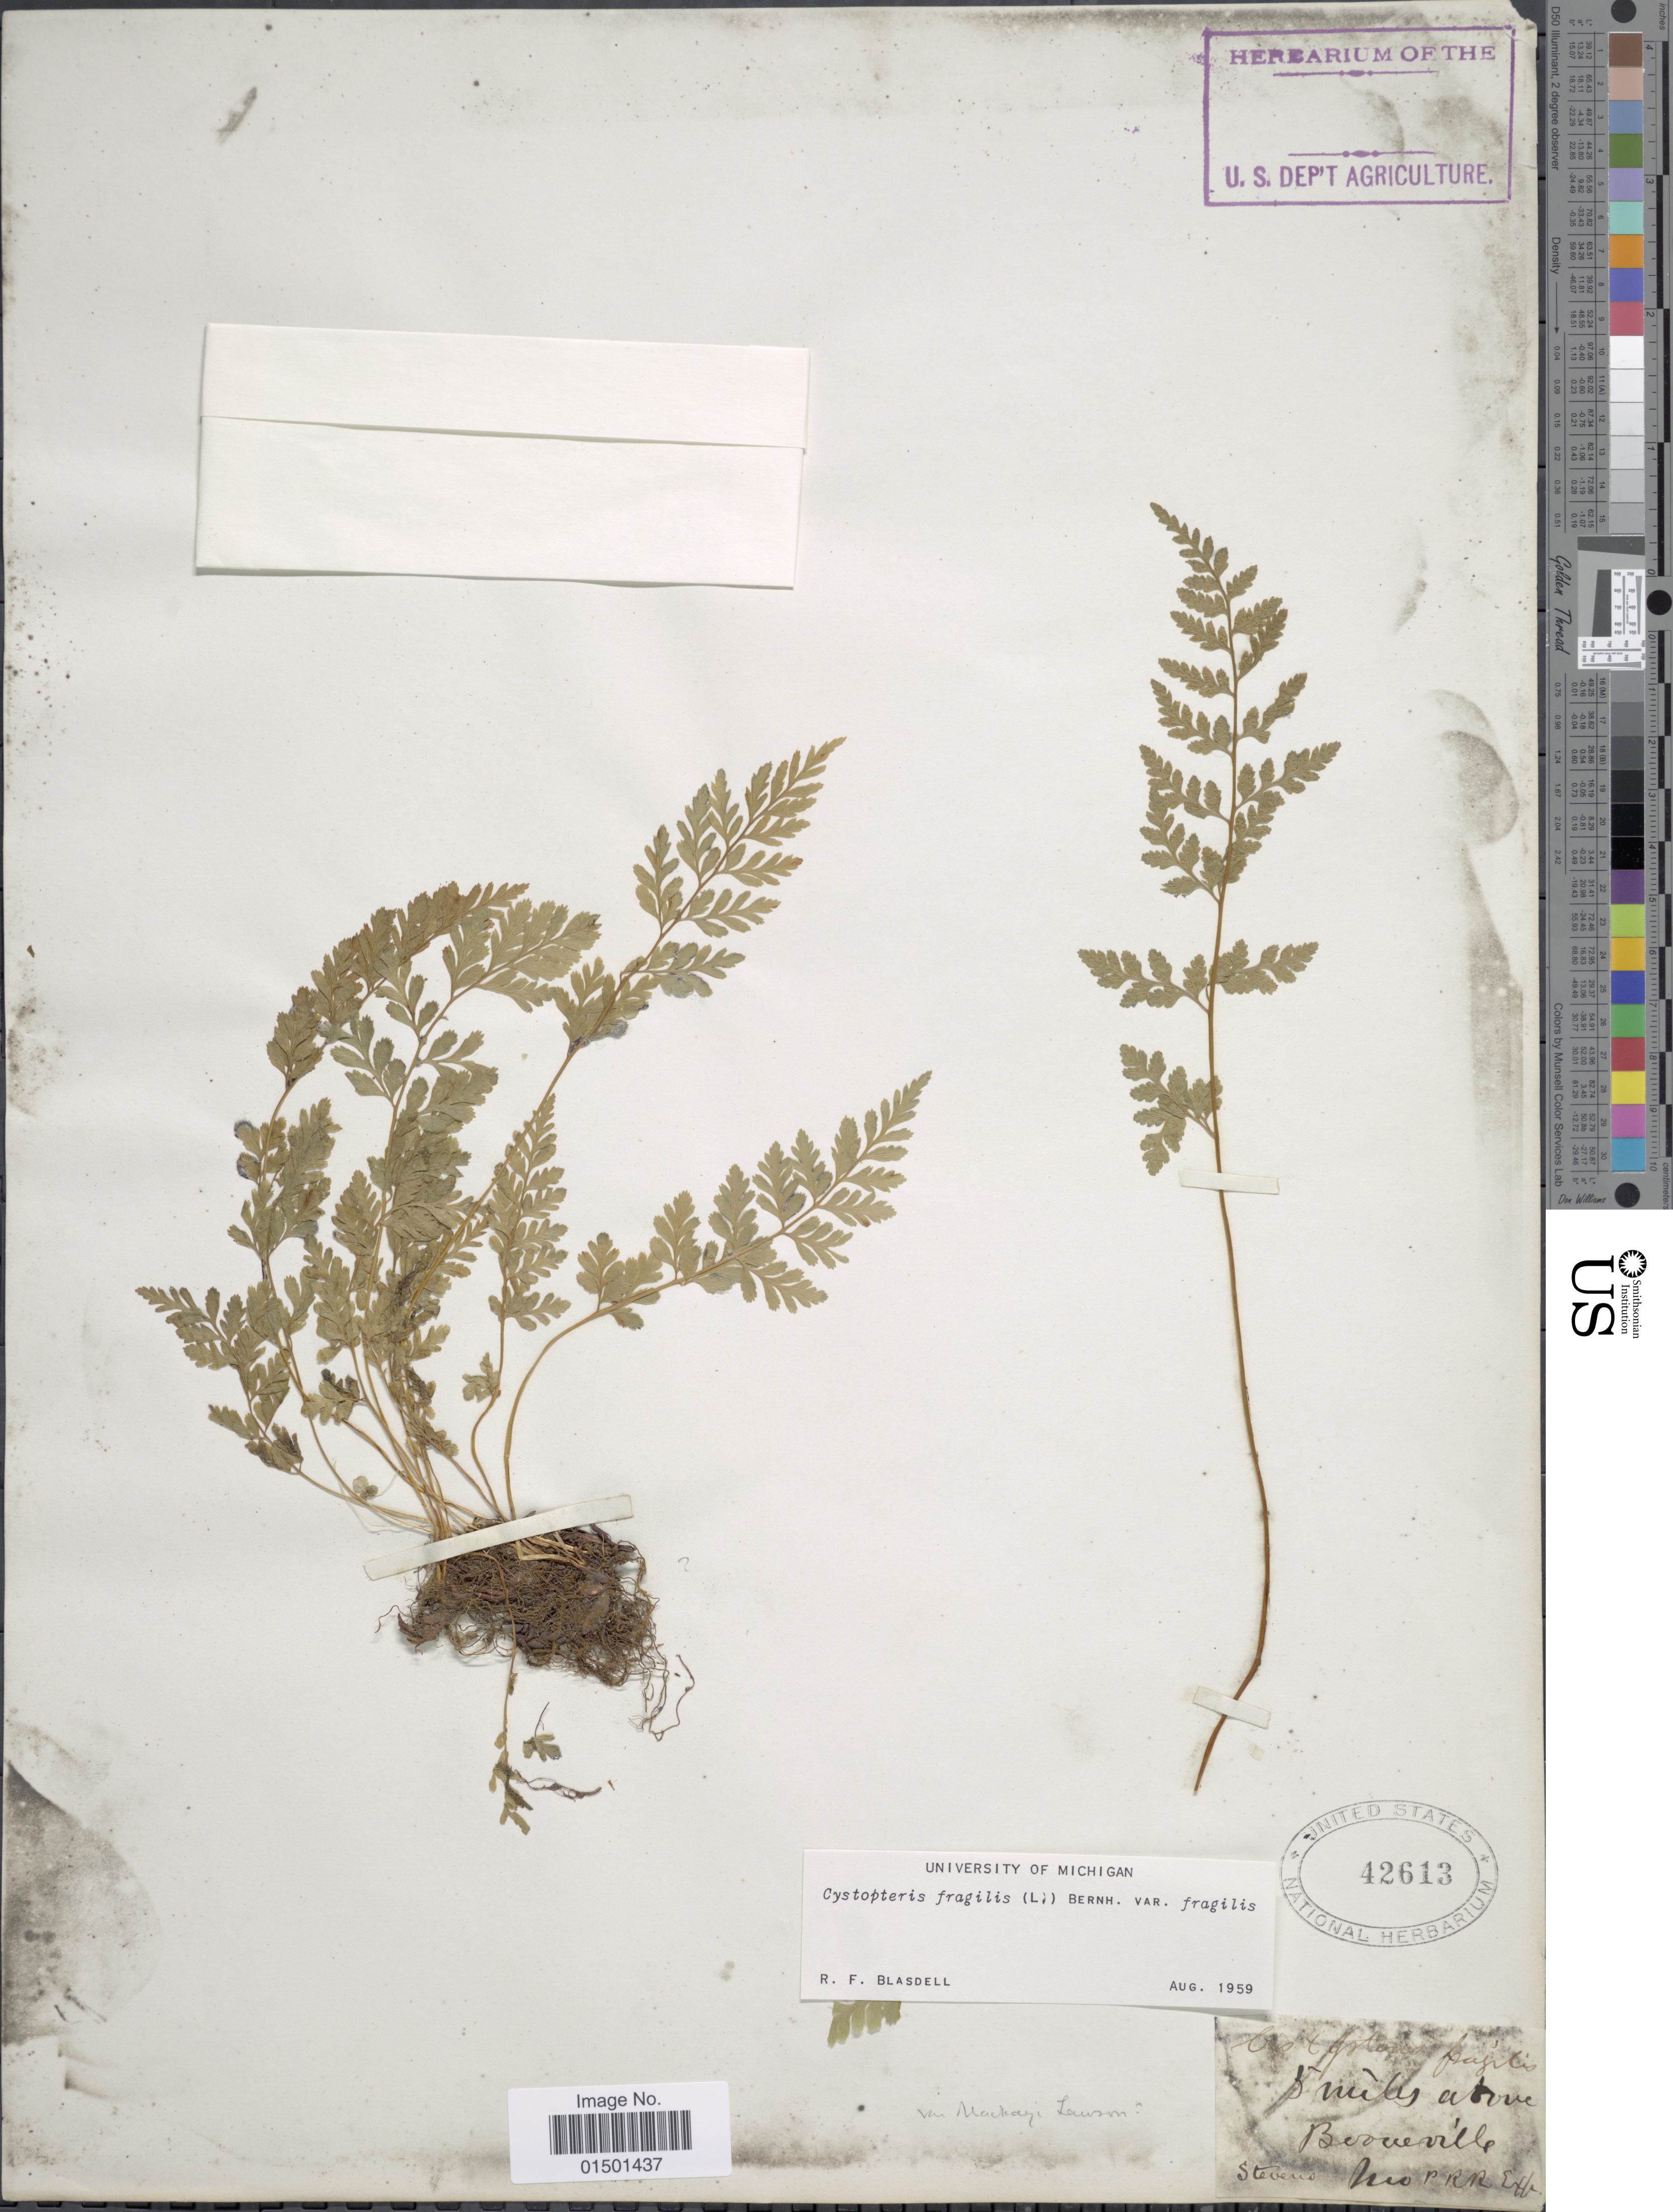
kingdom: Plantae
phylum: Tracheophyta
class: Polypodiopsida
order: Polypodiales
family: Cystopteridaceae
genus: Cystopteris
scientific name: Cystopteris fragilis var. fragilis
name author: (L.) Bernh.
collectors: -. Stevens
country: United States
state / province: Missouri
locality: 5 miles above Booneville, Mo.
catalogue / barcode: US 42613